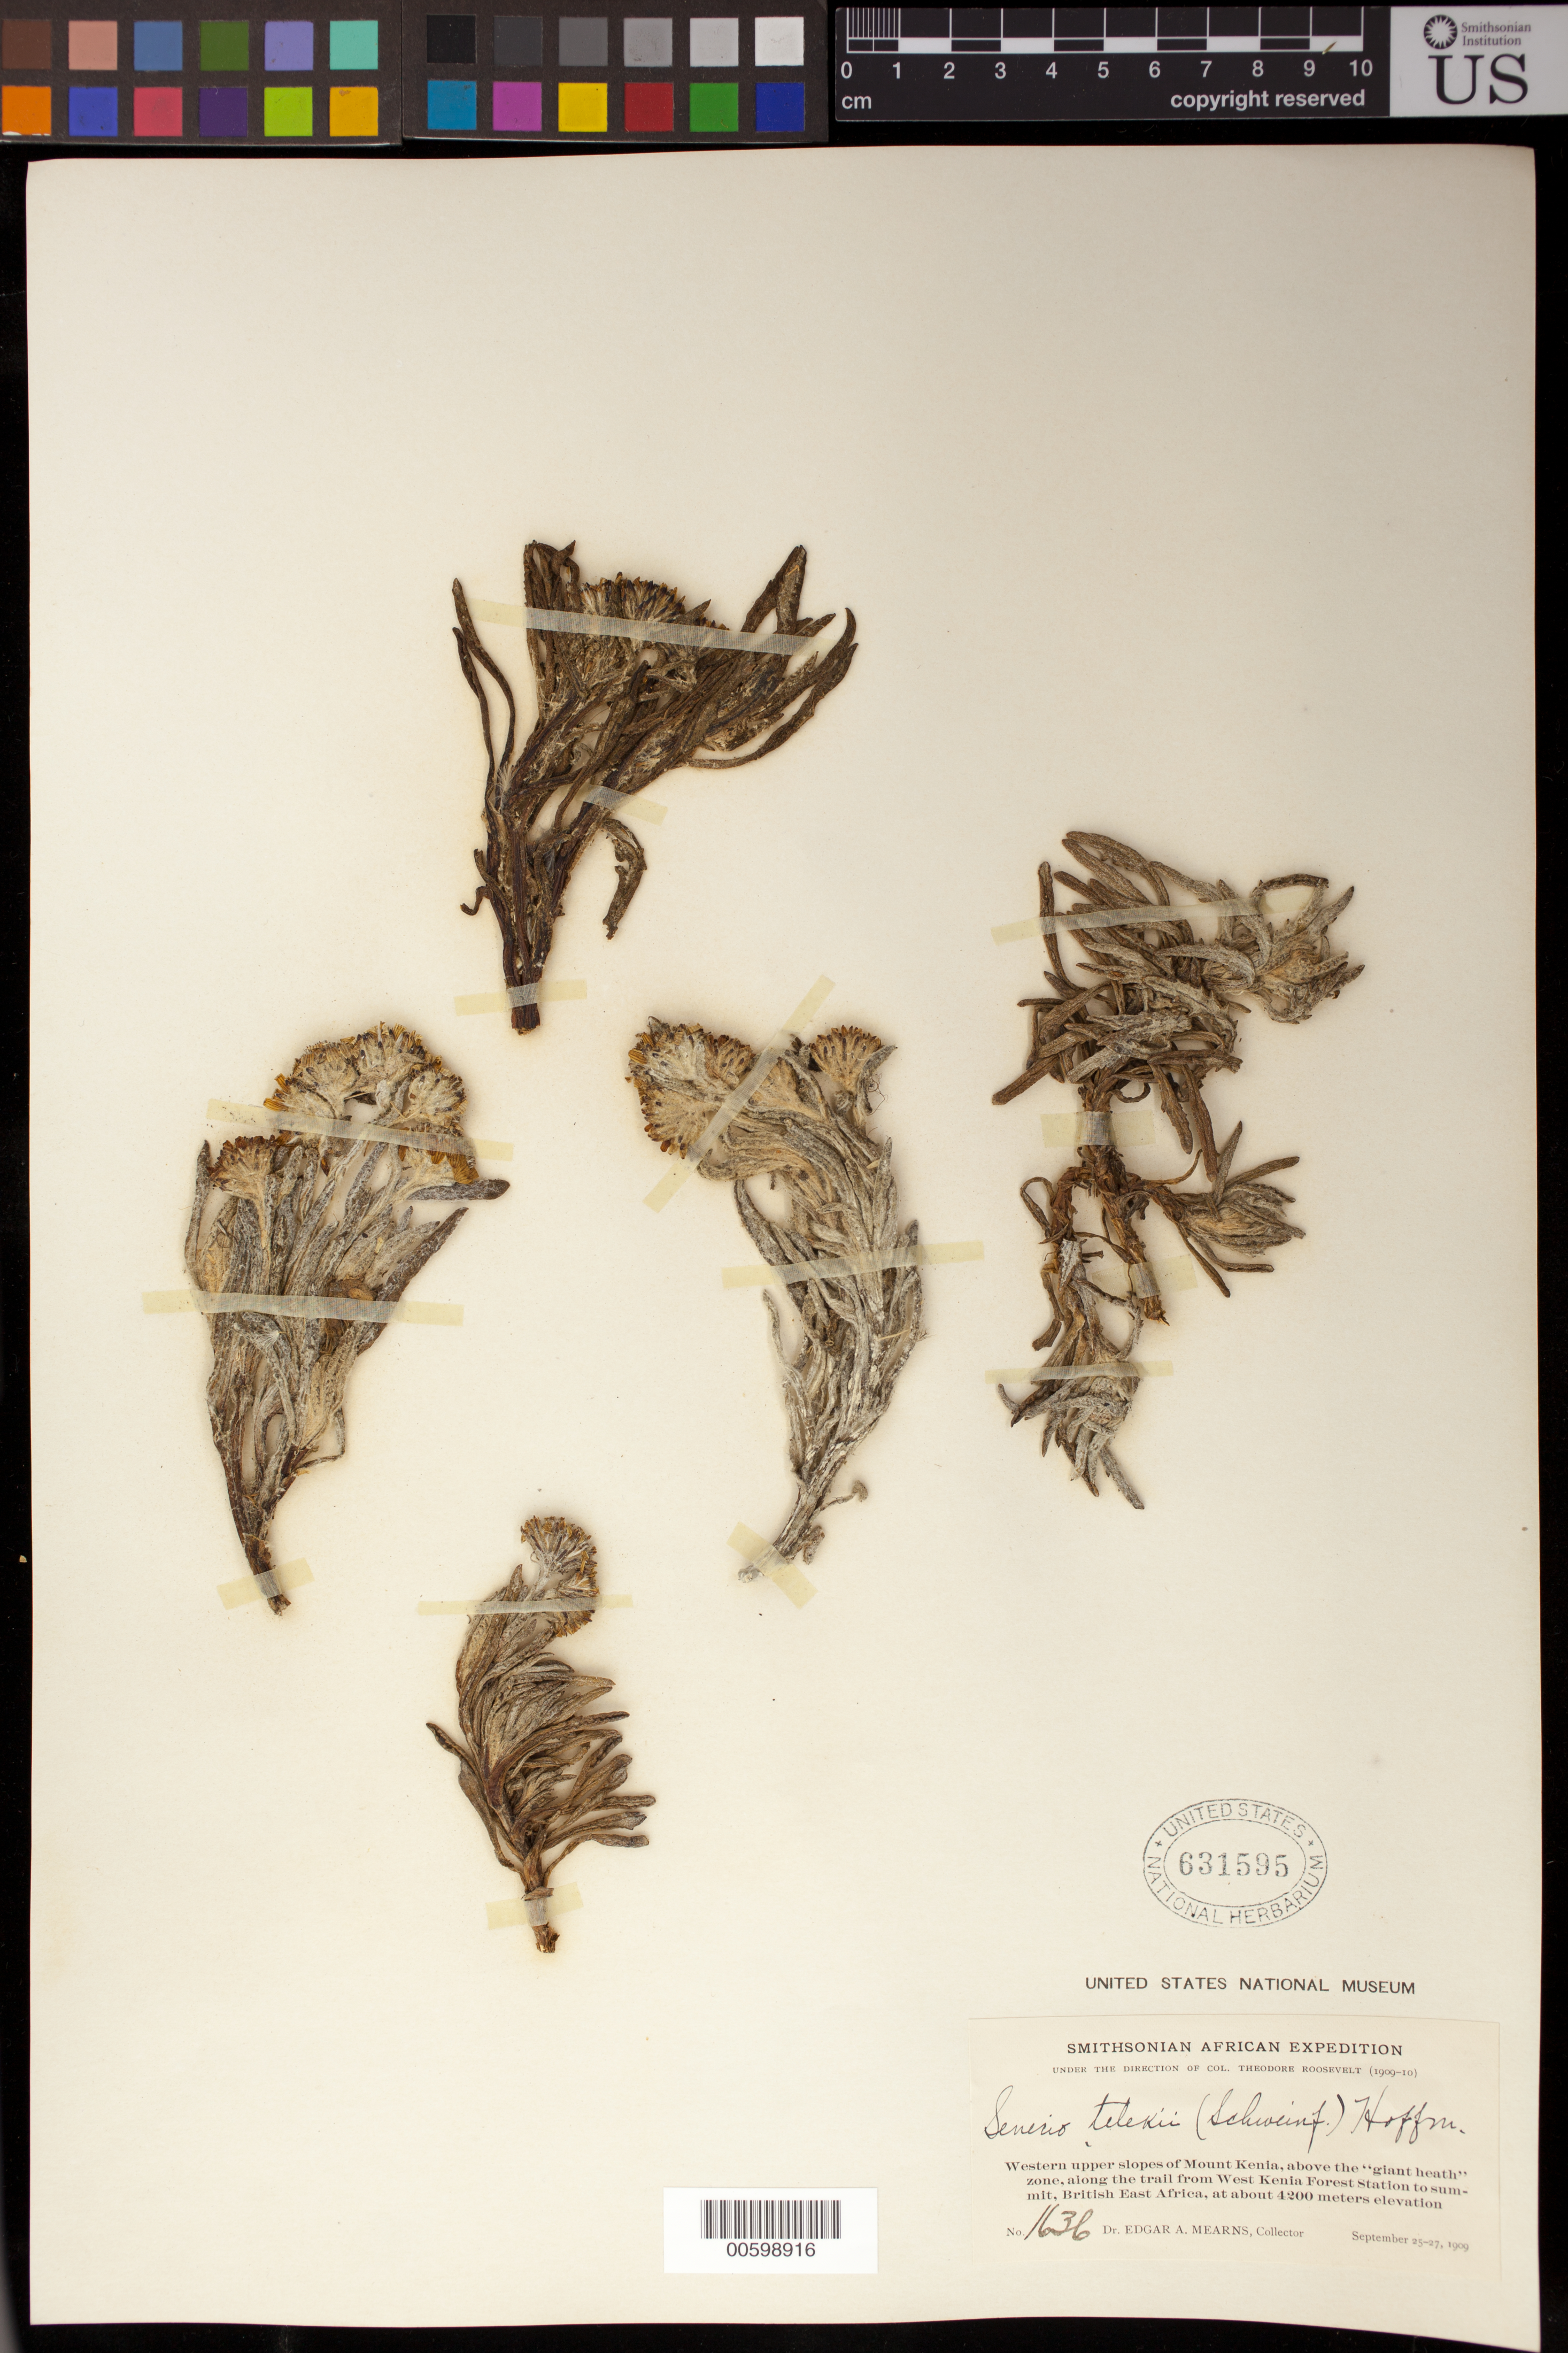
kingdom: Plantae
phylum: Tracheophyta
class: Magnoliopsida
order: Asterales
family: Asteraceae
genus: Senecio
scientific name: Senecio telekii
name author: (Schweinf.) O. Hoffm.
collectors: E. A. Mearns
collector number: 1636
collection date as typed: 25 Sep 1909 to 27 Sep 1909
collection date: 1909-09-25/1909-09-27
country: Kenya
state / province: Nyeri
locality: Western upper slopes of Mount Kenya, above the "giant health" zone, along the trail from West Kenya Forest Station to summit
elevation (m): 4200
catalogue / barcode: US 631595